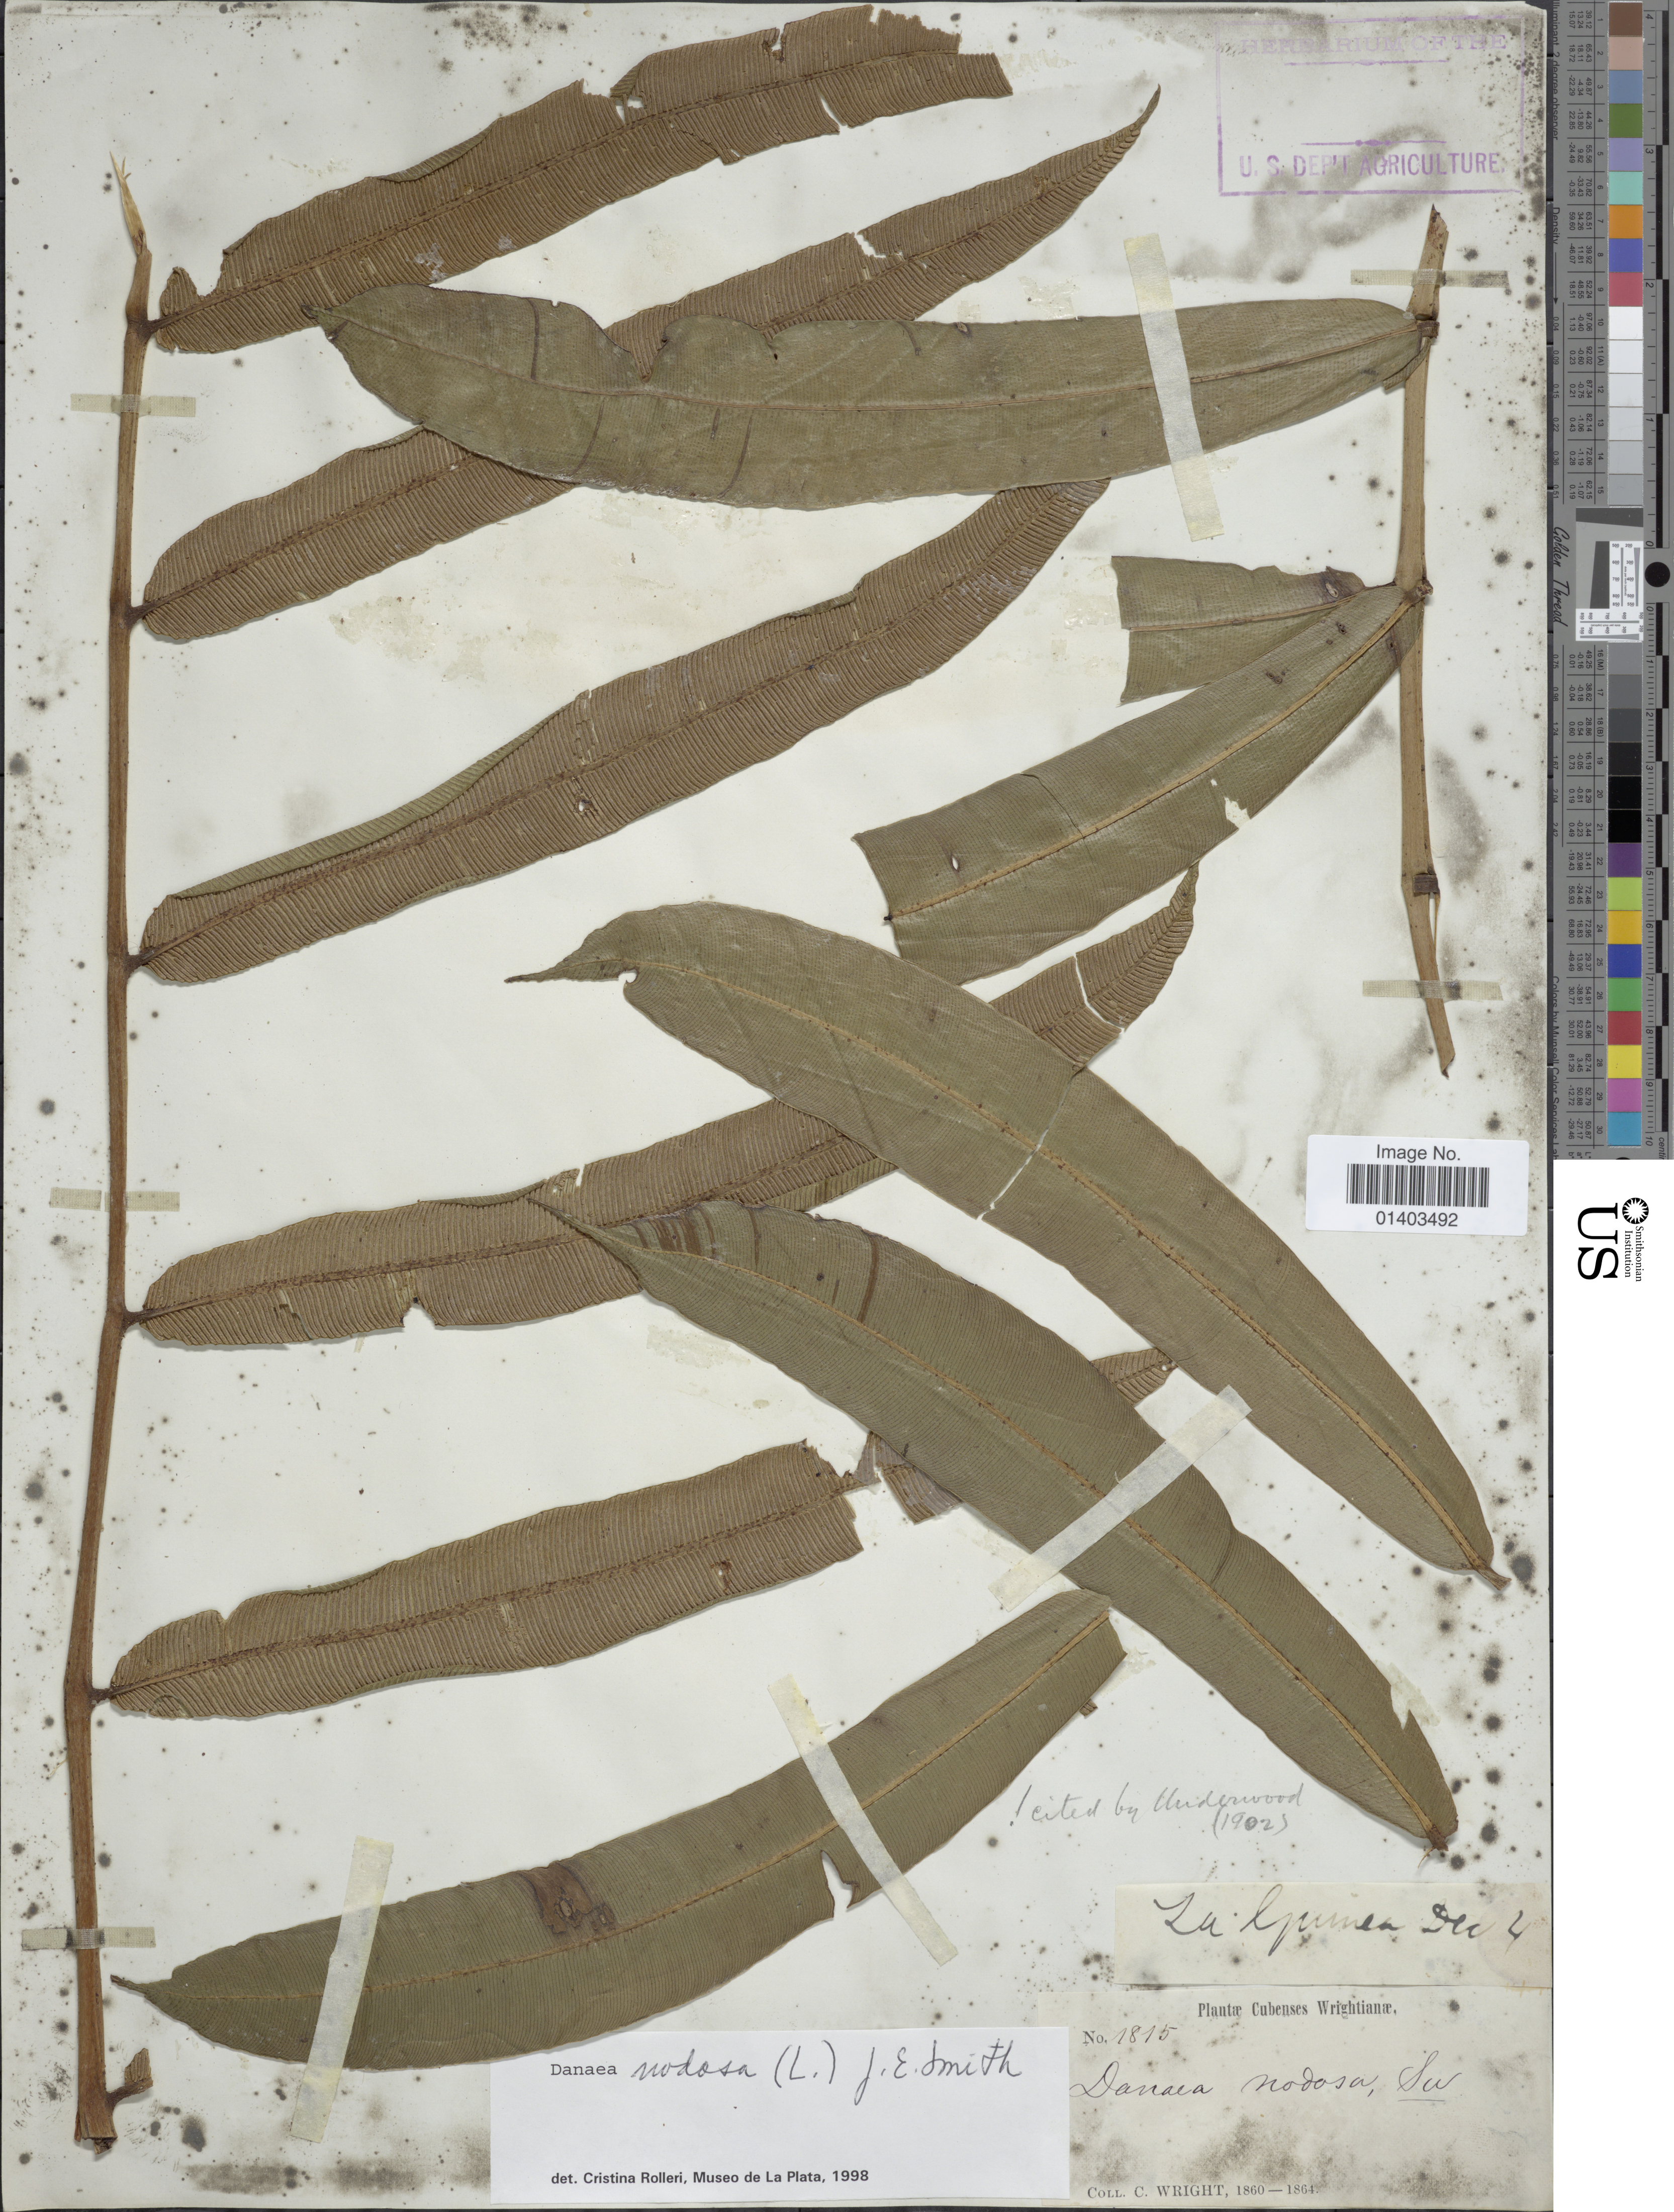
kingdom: Plantae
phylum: Tracheophyta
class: Polypodiopsida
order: Marattiales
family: Marattiaceae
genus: Danaea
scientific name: Danaea nodosa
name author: (L.) Sm.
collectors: C. Wright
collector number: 1815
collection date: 1860/1864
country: Cuba